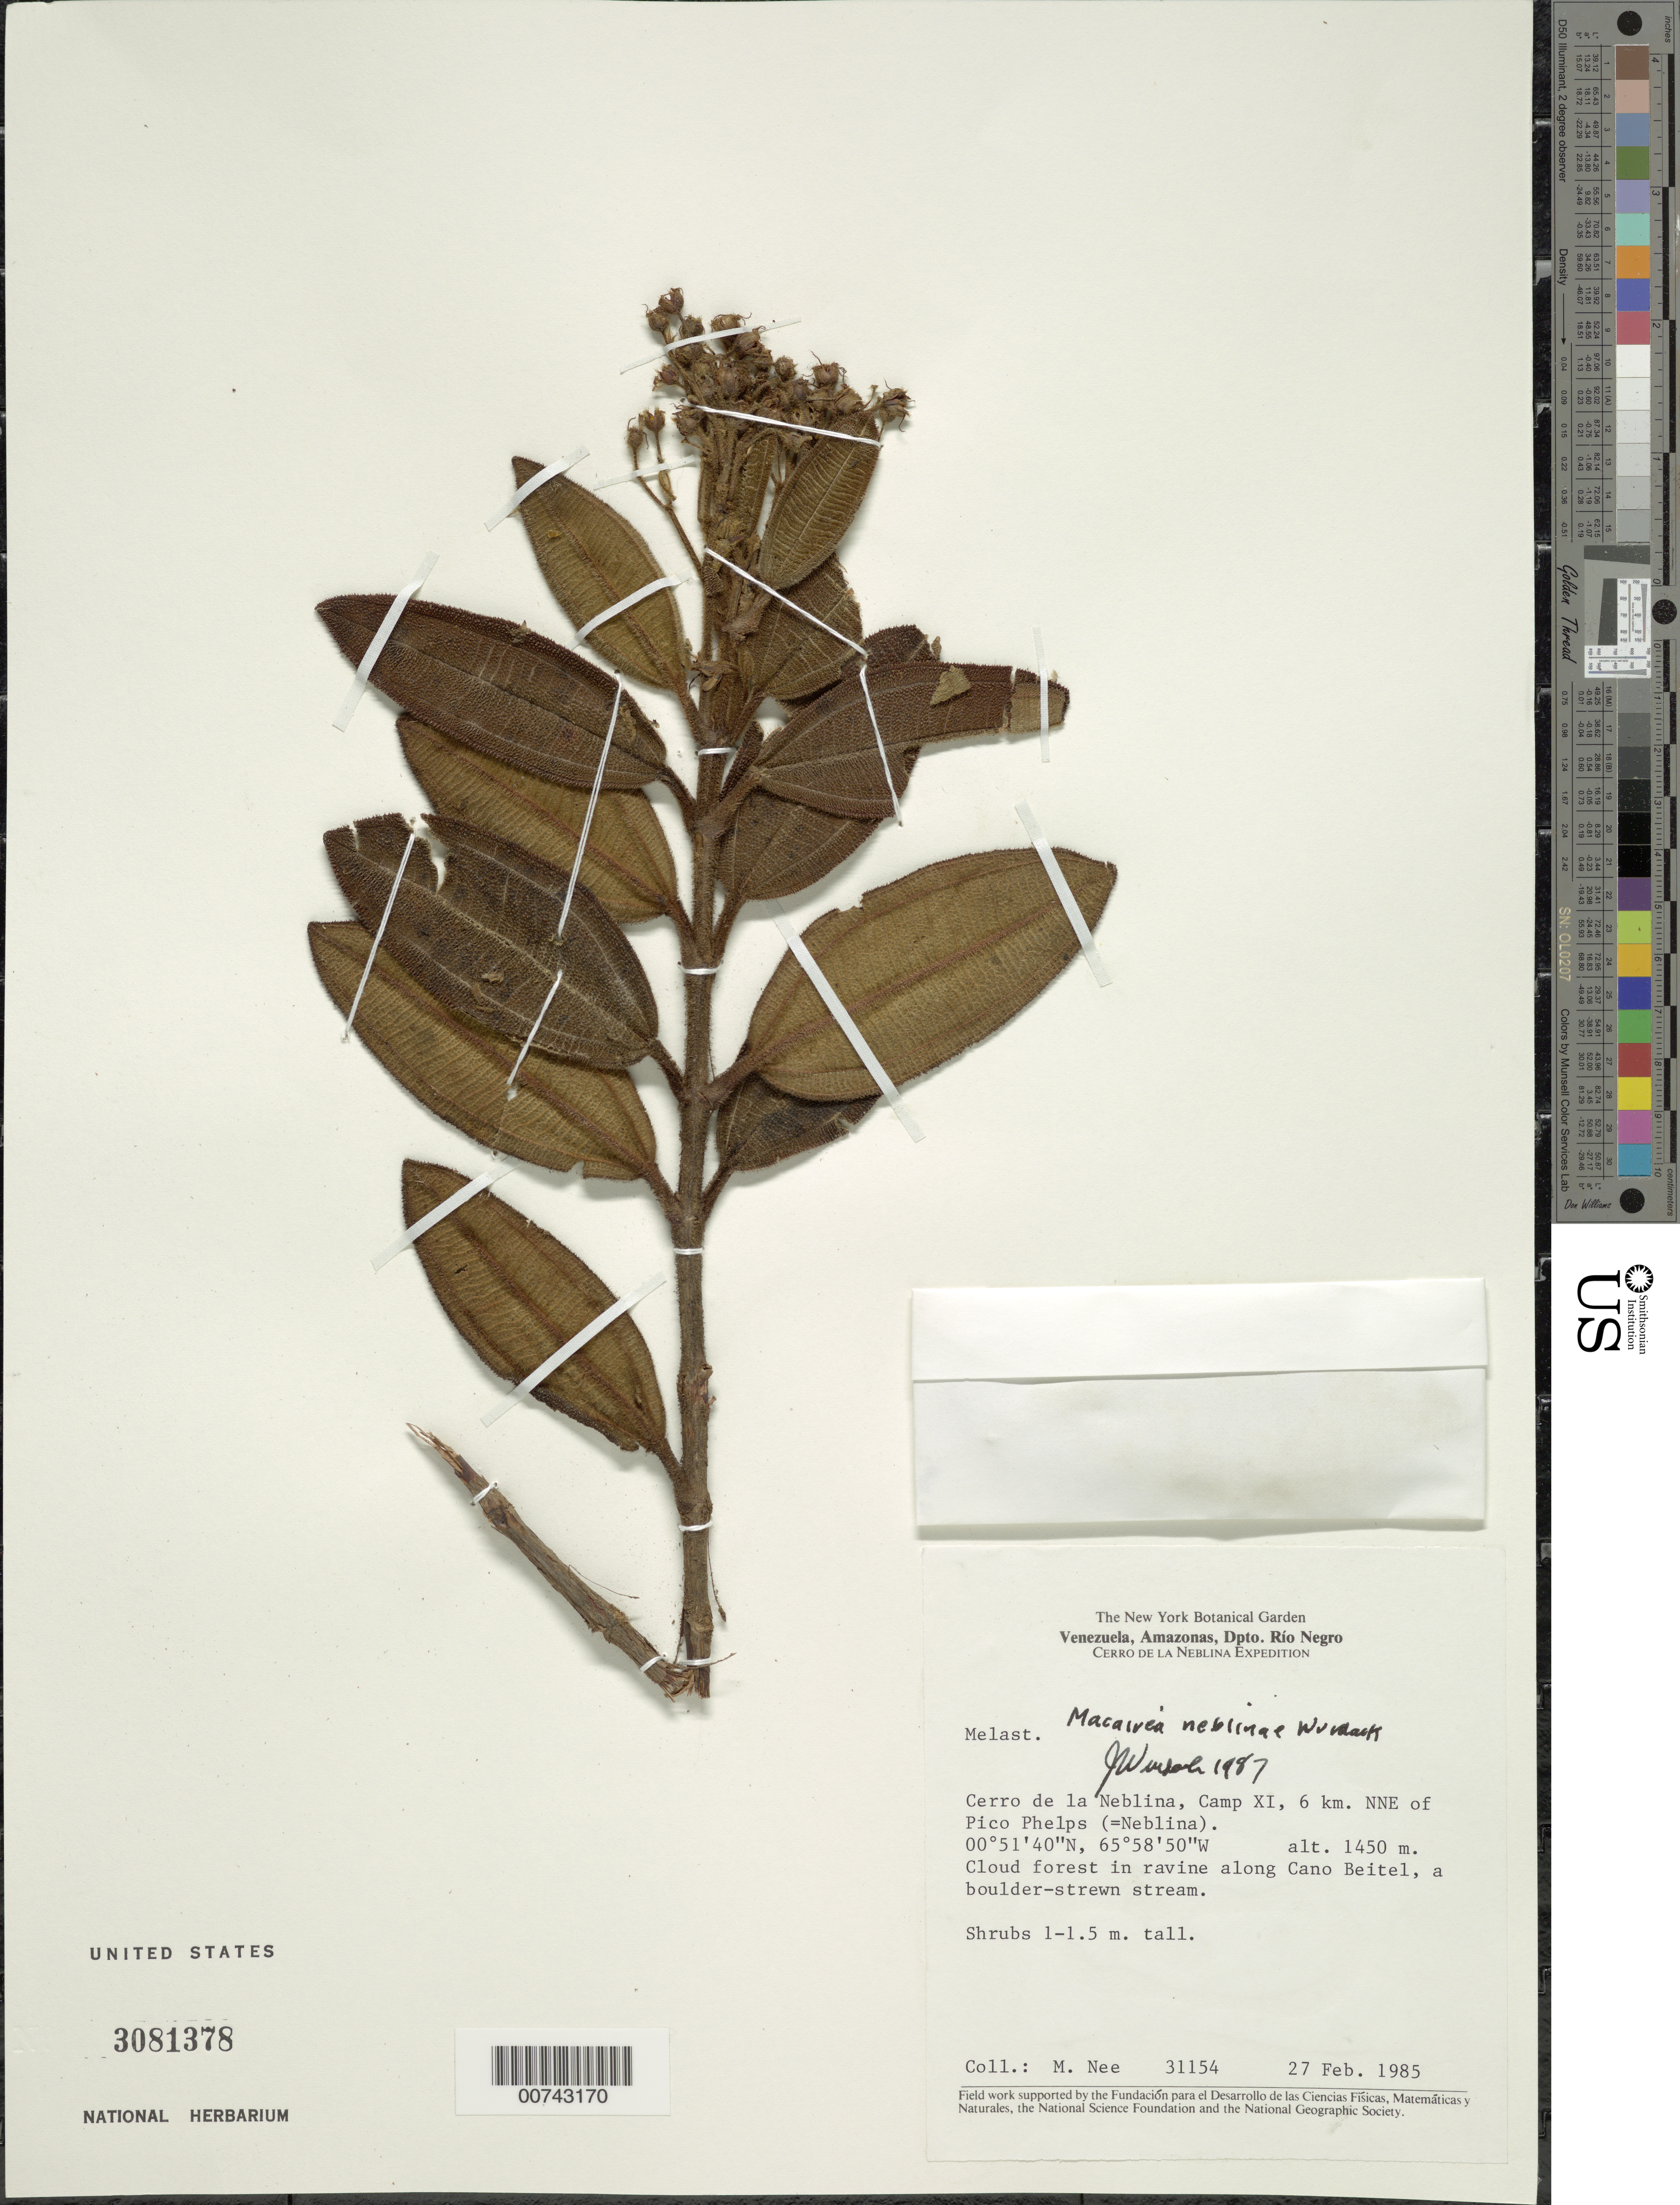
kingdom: Plantae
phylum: Tracheophyta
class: Magnoliopsida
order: Myrtales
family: Melastomataceae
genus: Macairea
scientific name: Macairea neblinae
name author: Wurdack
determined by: Wurdack, John J., (US), US (UNITED STATES)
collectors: M. Nee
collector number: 31154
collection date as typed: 27-Feb-85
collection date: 1985-02-27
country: Venezuela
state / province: Amazonas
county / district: Río Negro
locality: Cerro de la Neblina, Camp XI, 6 km NNE of Pico Phelps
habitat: Cloud forest in ravine along Cano Beitel, a boulder-strewn stream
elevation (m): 1450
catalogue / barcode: US 3081378